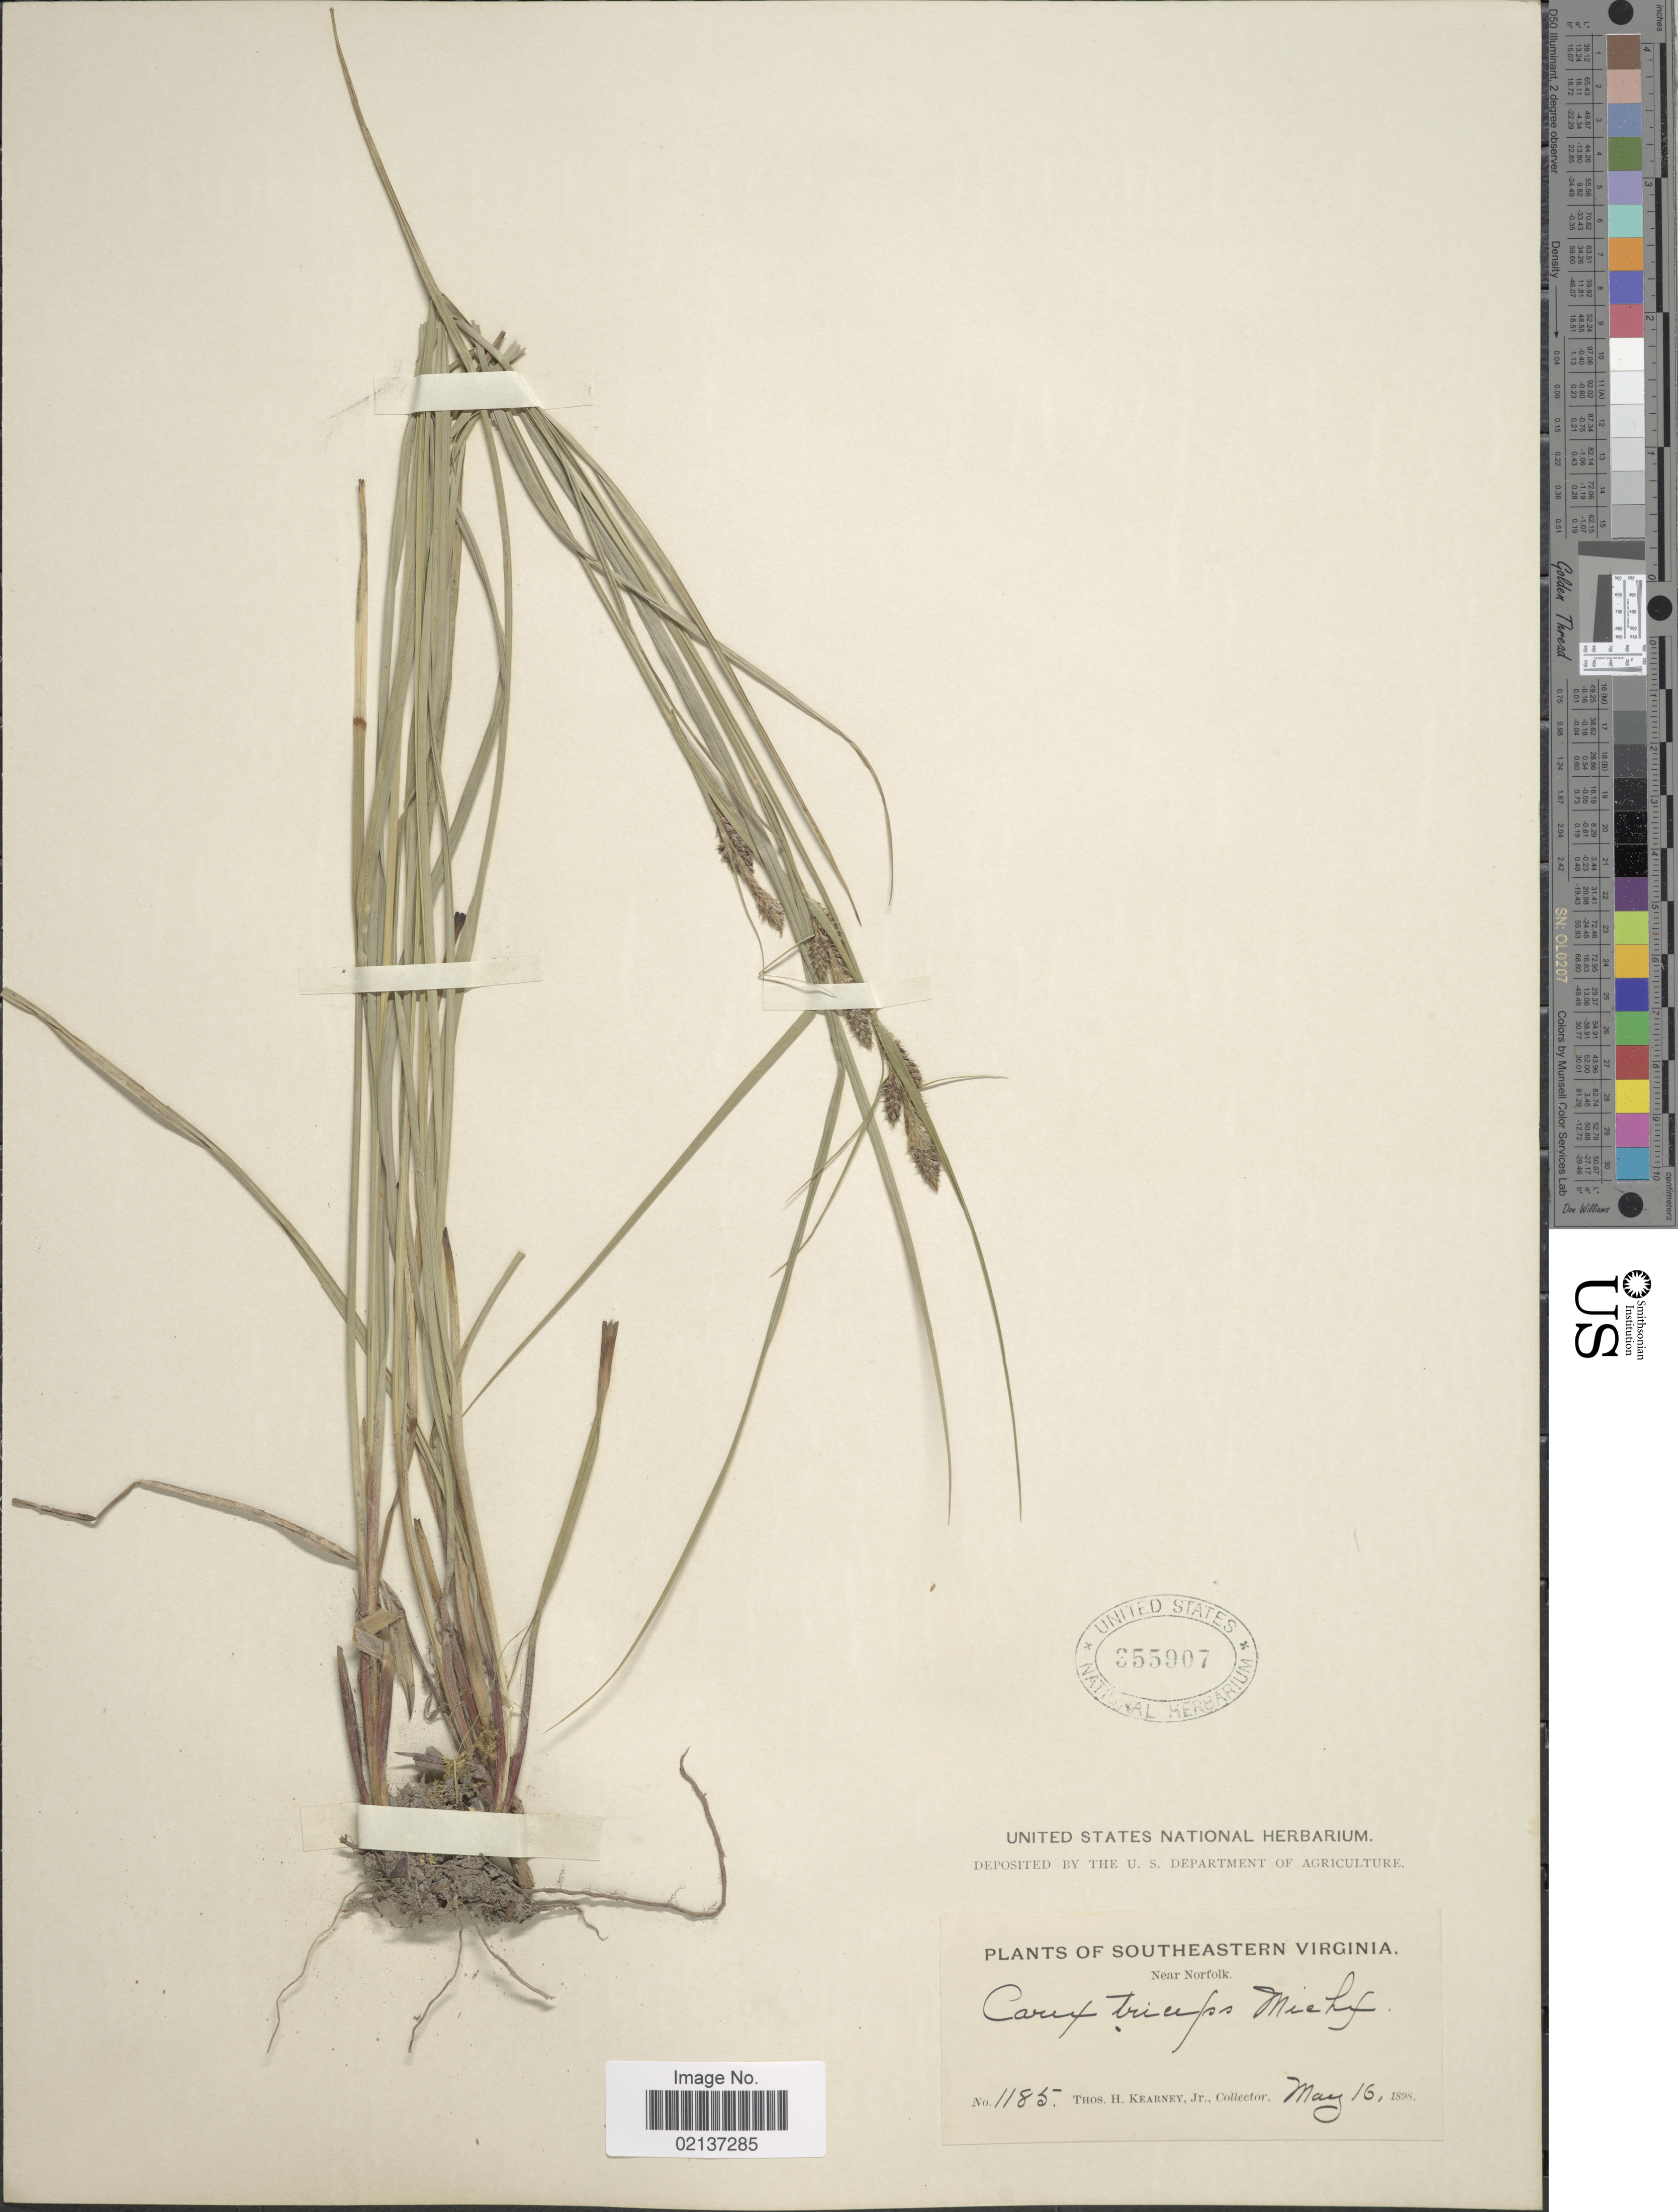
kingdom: Plantae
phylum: Tracheophyta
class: Liliopsida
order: Poales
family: Cyperaceae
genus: Carex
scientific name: Carex hirsutella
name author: Mack.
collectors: T. H. Kearney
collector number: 1185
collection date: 1898-05-16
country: United States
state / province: Virginia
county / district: City of Norfolk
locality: Southeastern Virginia, near Norfolk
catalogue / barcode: US 355907